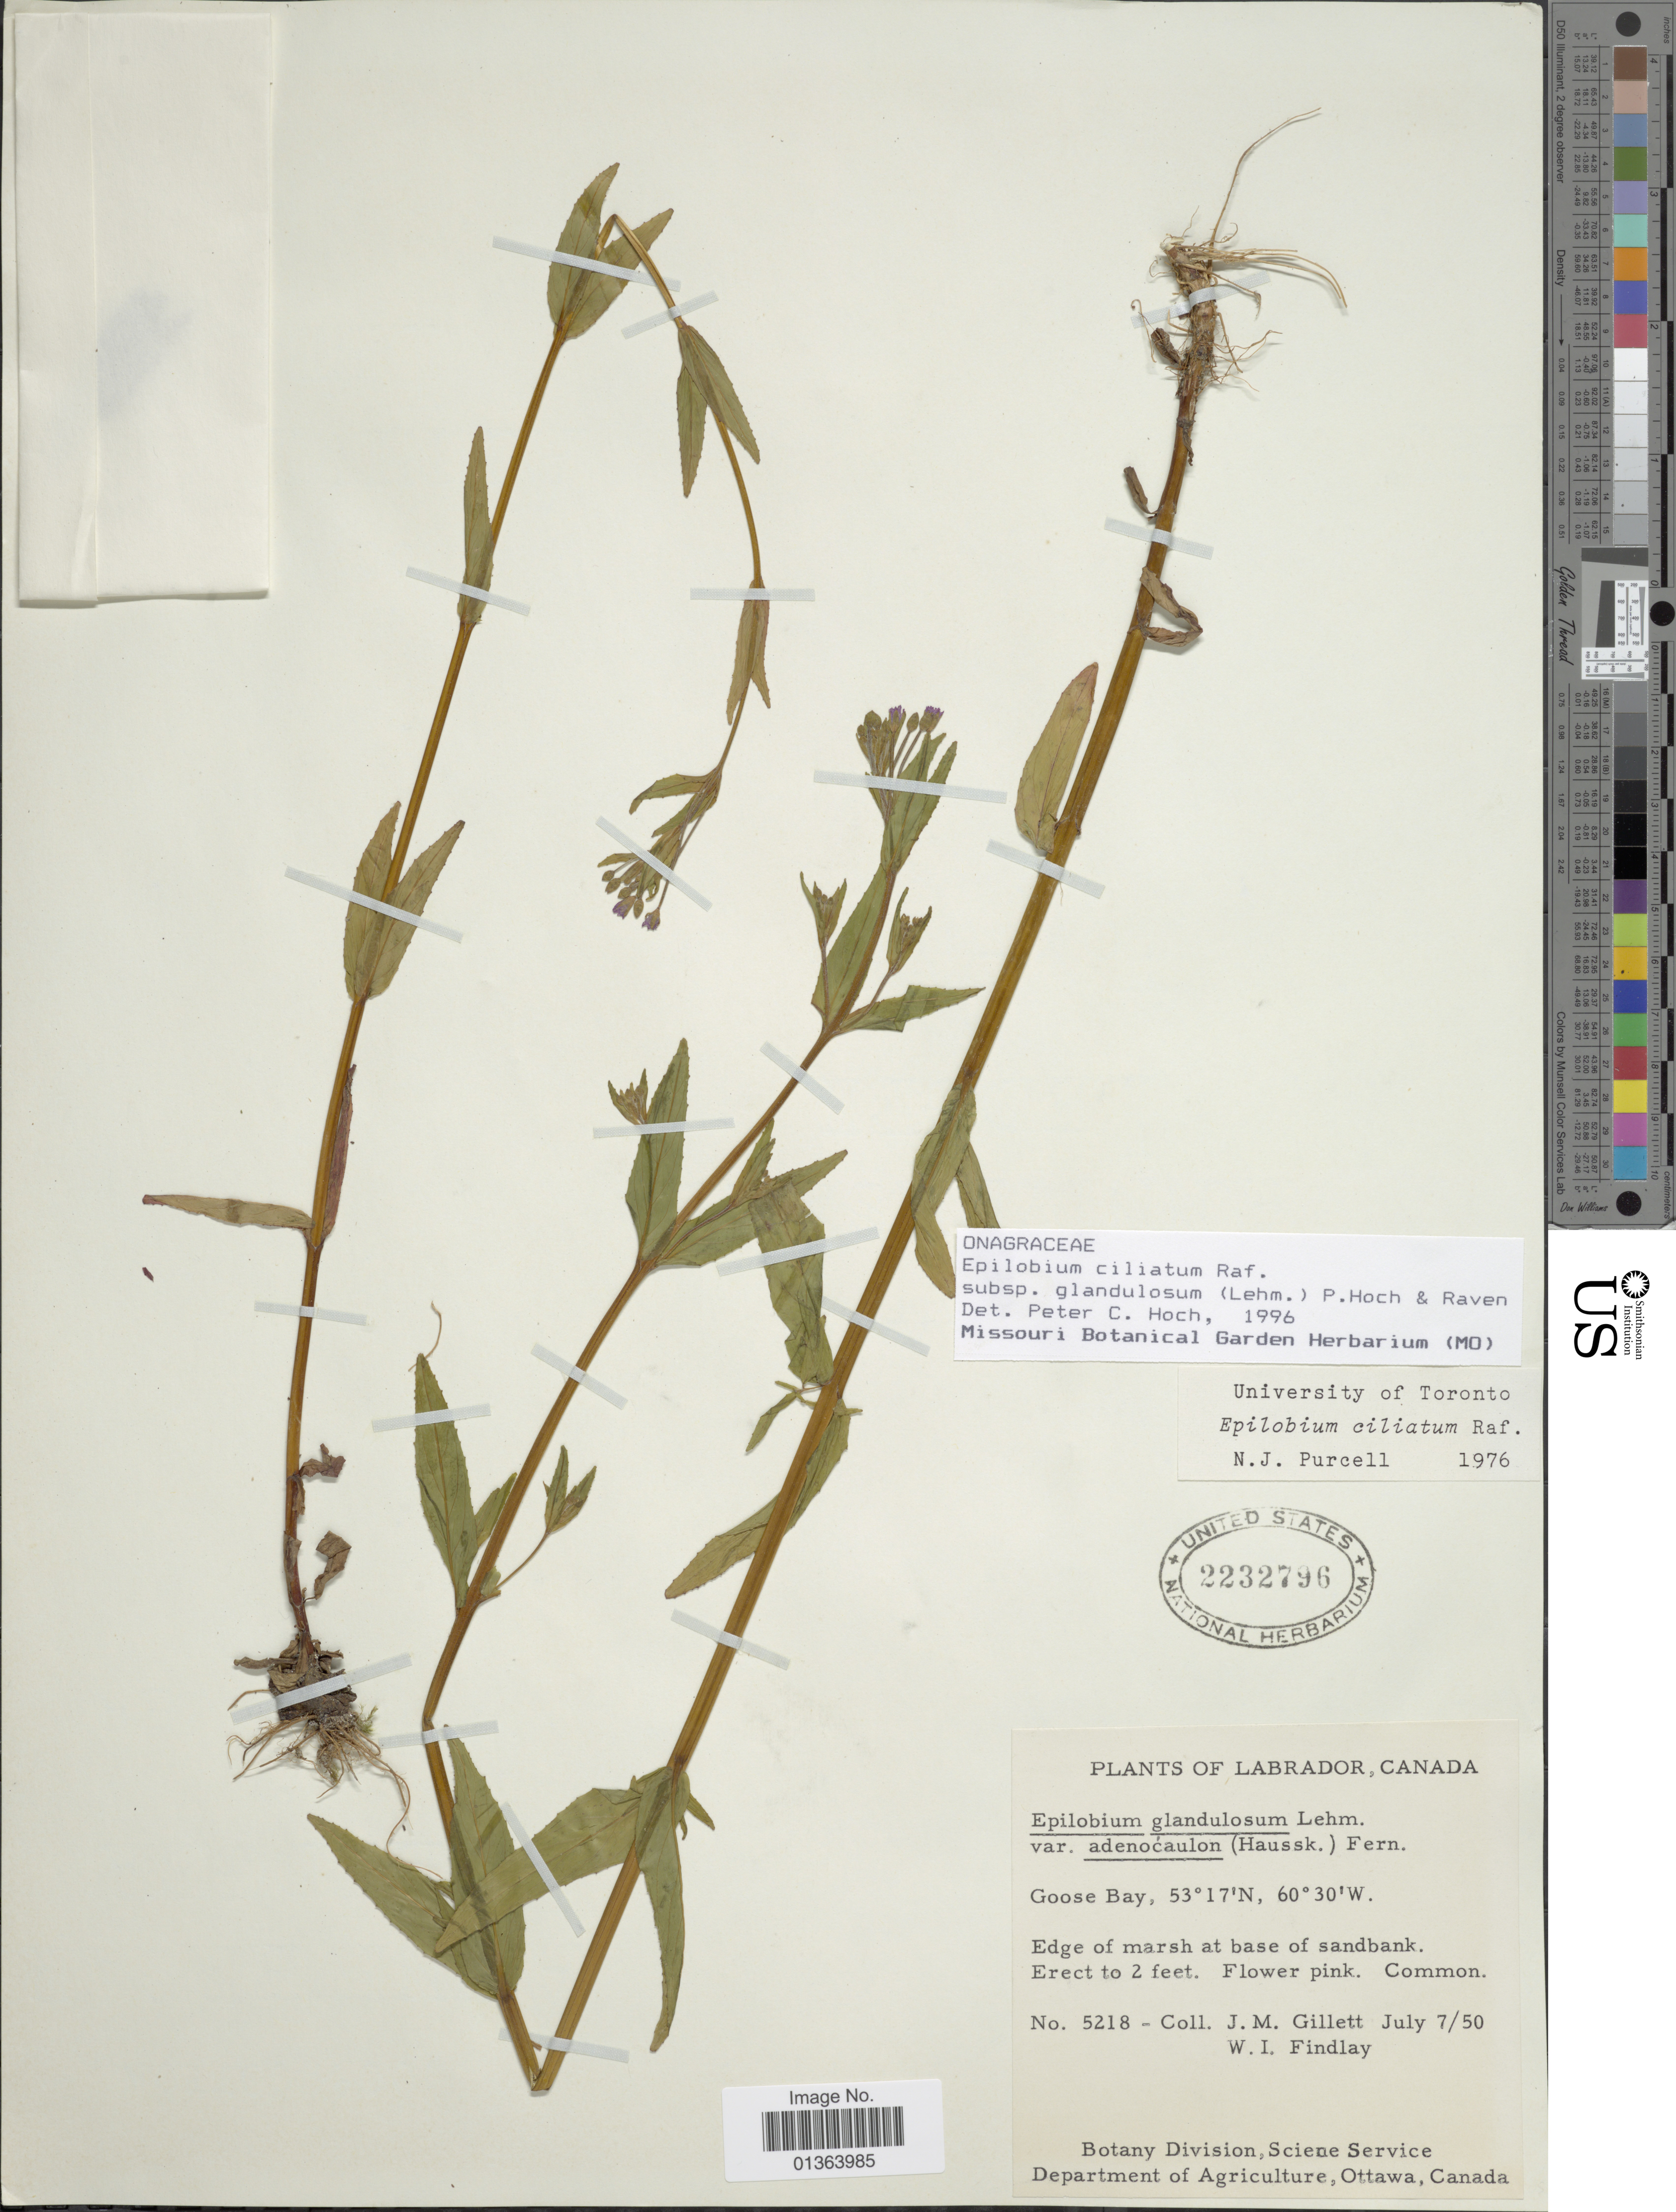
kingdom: Plantae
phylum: Tracheophyta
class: Magnoliopsida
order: Myrtales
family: Onagraceae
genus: Epilobium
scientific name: Epilobium ciliatum subsp. glandulosum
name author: (Lehm.) Hoch & P.H. Raven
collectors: J. M. Gillett & W. Findlay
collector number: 5218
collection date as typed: Transcribed d/m/y: 7/7/50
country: Canada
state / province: Newfoundland and Labrador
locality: Labrador. Goose Bay.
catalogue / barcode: US 2232796